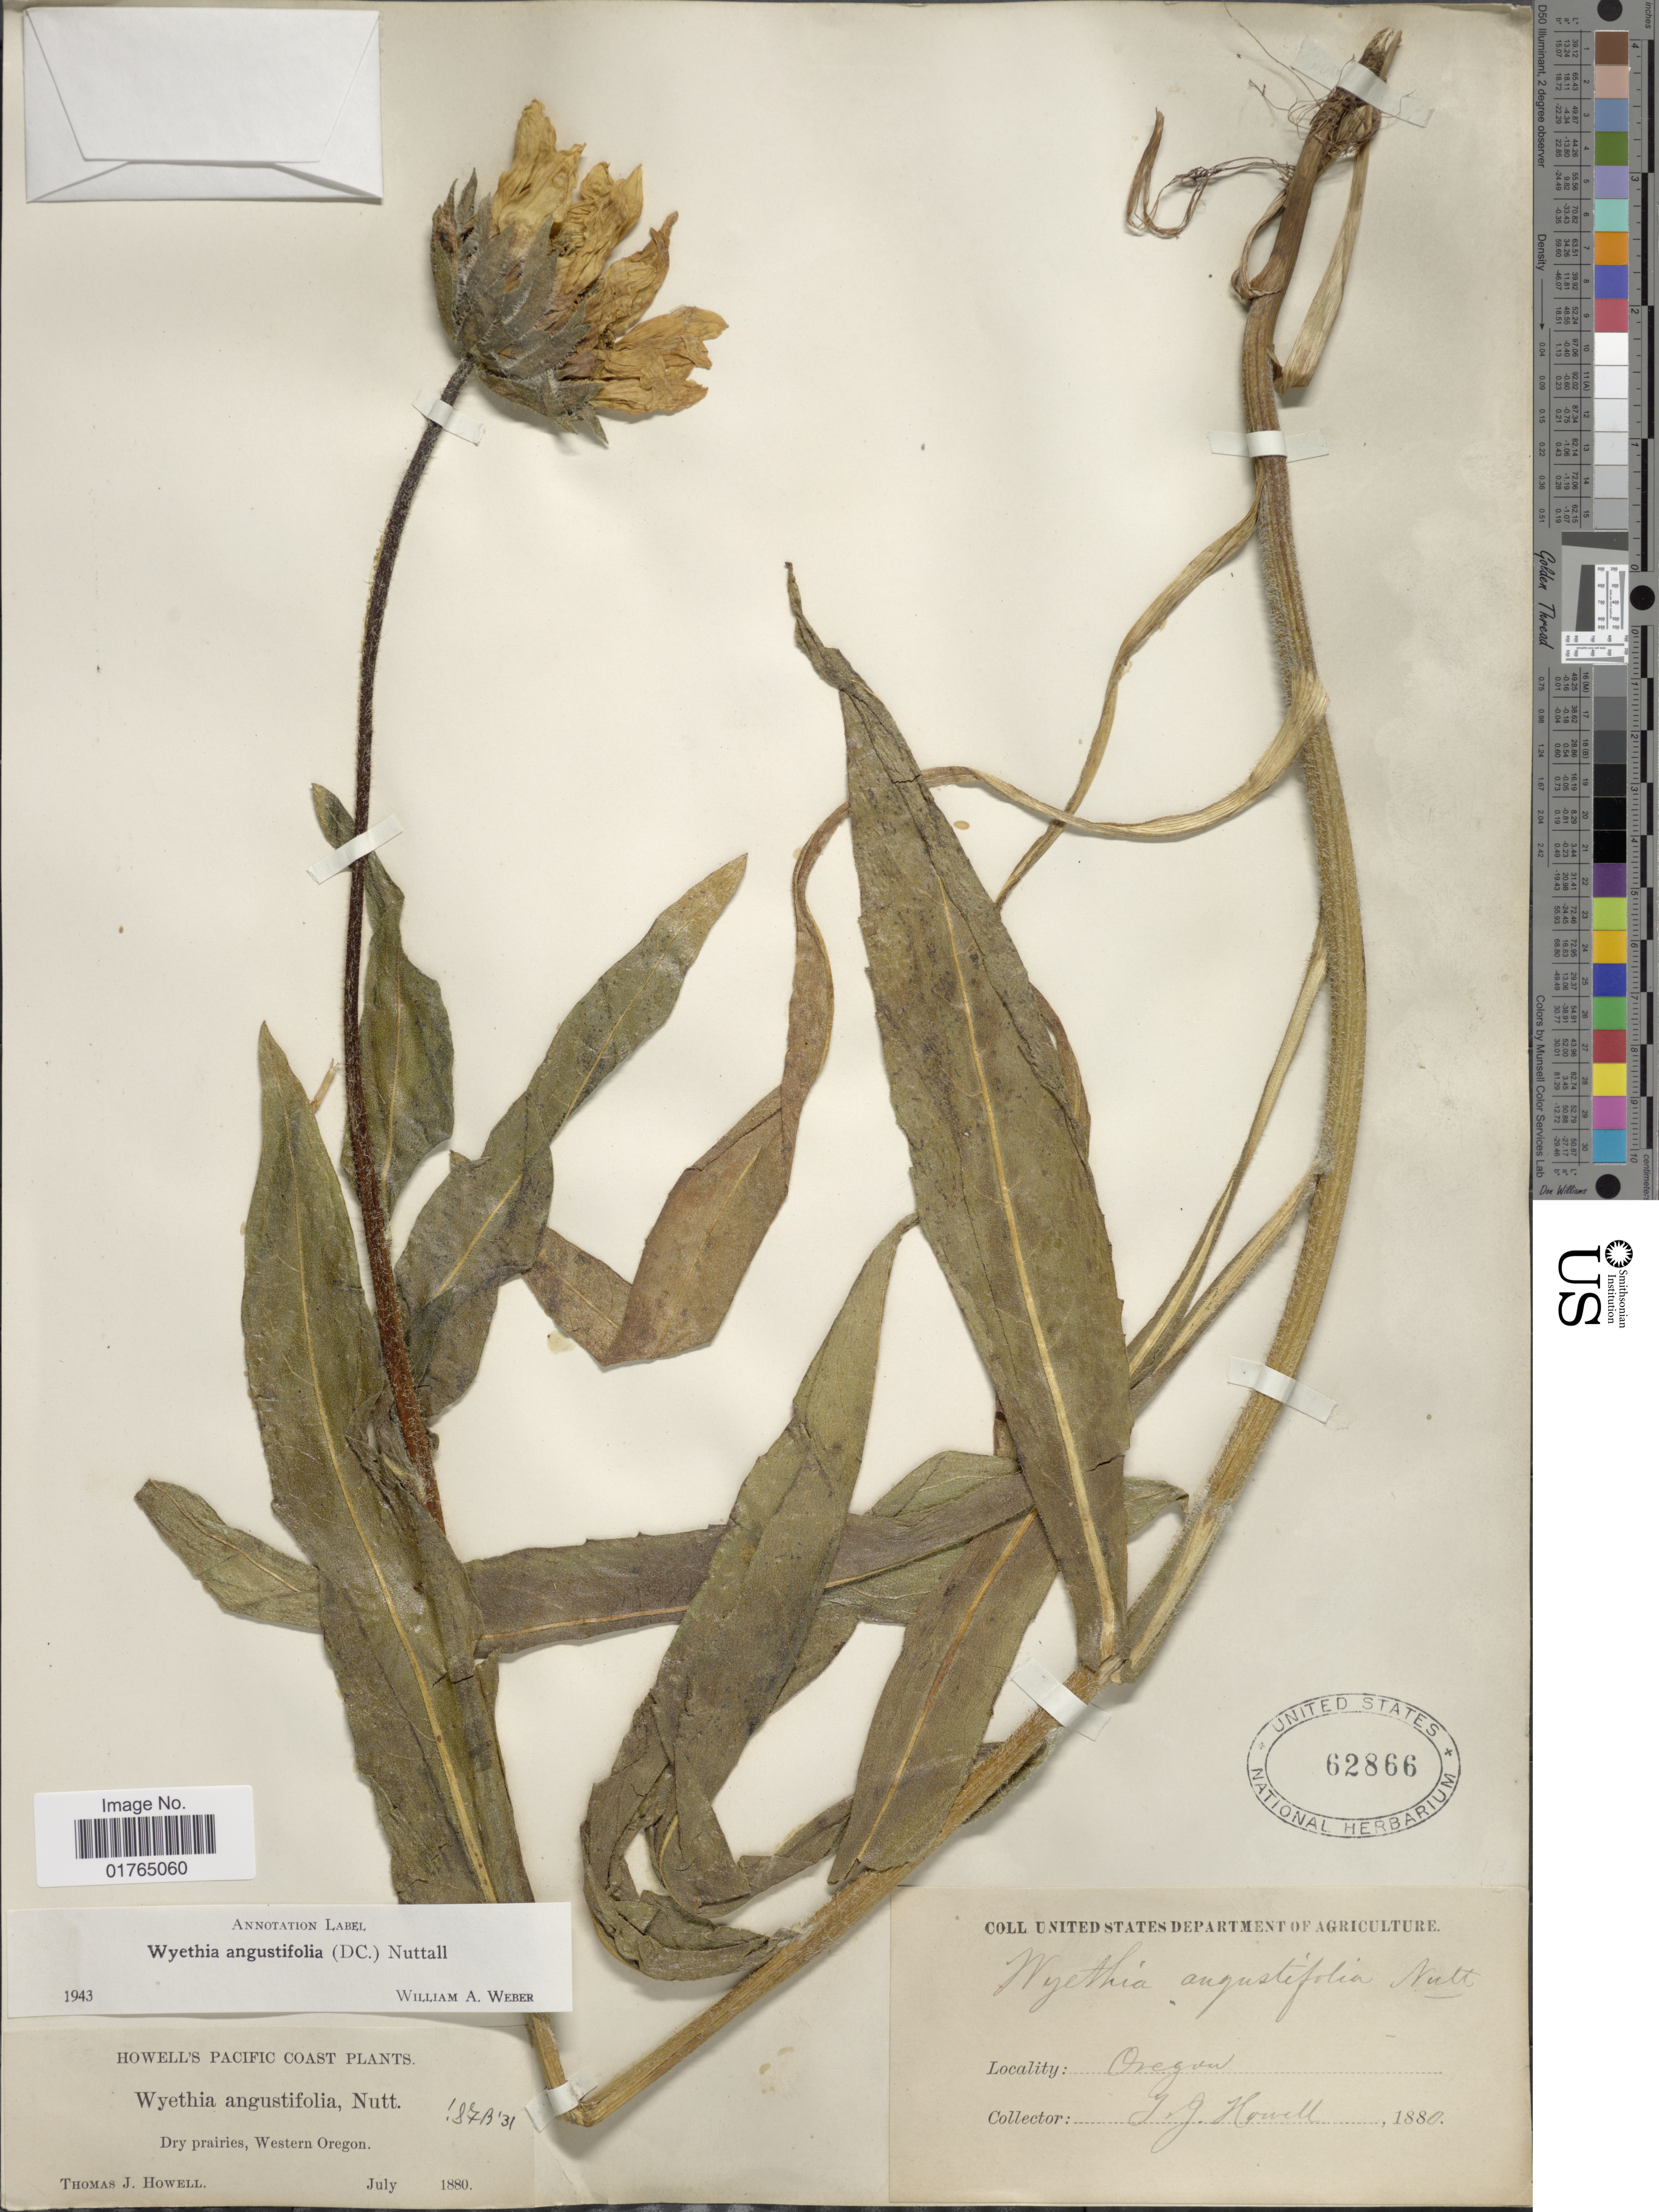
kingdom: Plantae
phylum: Tracheophyta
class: Magnoliopsida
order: Asterales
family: Asteraceae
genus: Wyethia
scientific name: Wyethia angustifolia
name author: (DC.) Nutt.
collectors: T. J. Howell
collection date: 1880-07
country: United States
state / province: Oregon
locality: Pacific Coast, Western Oregon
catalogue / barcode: US 62866